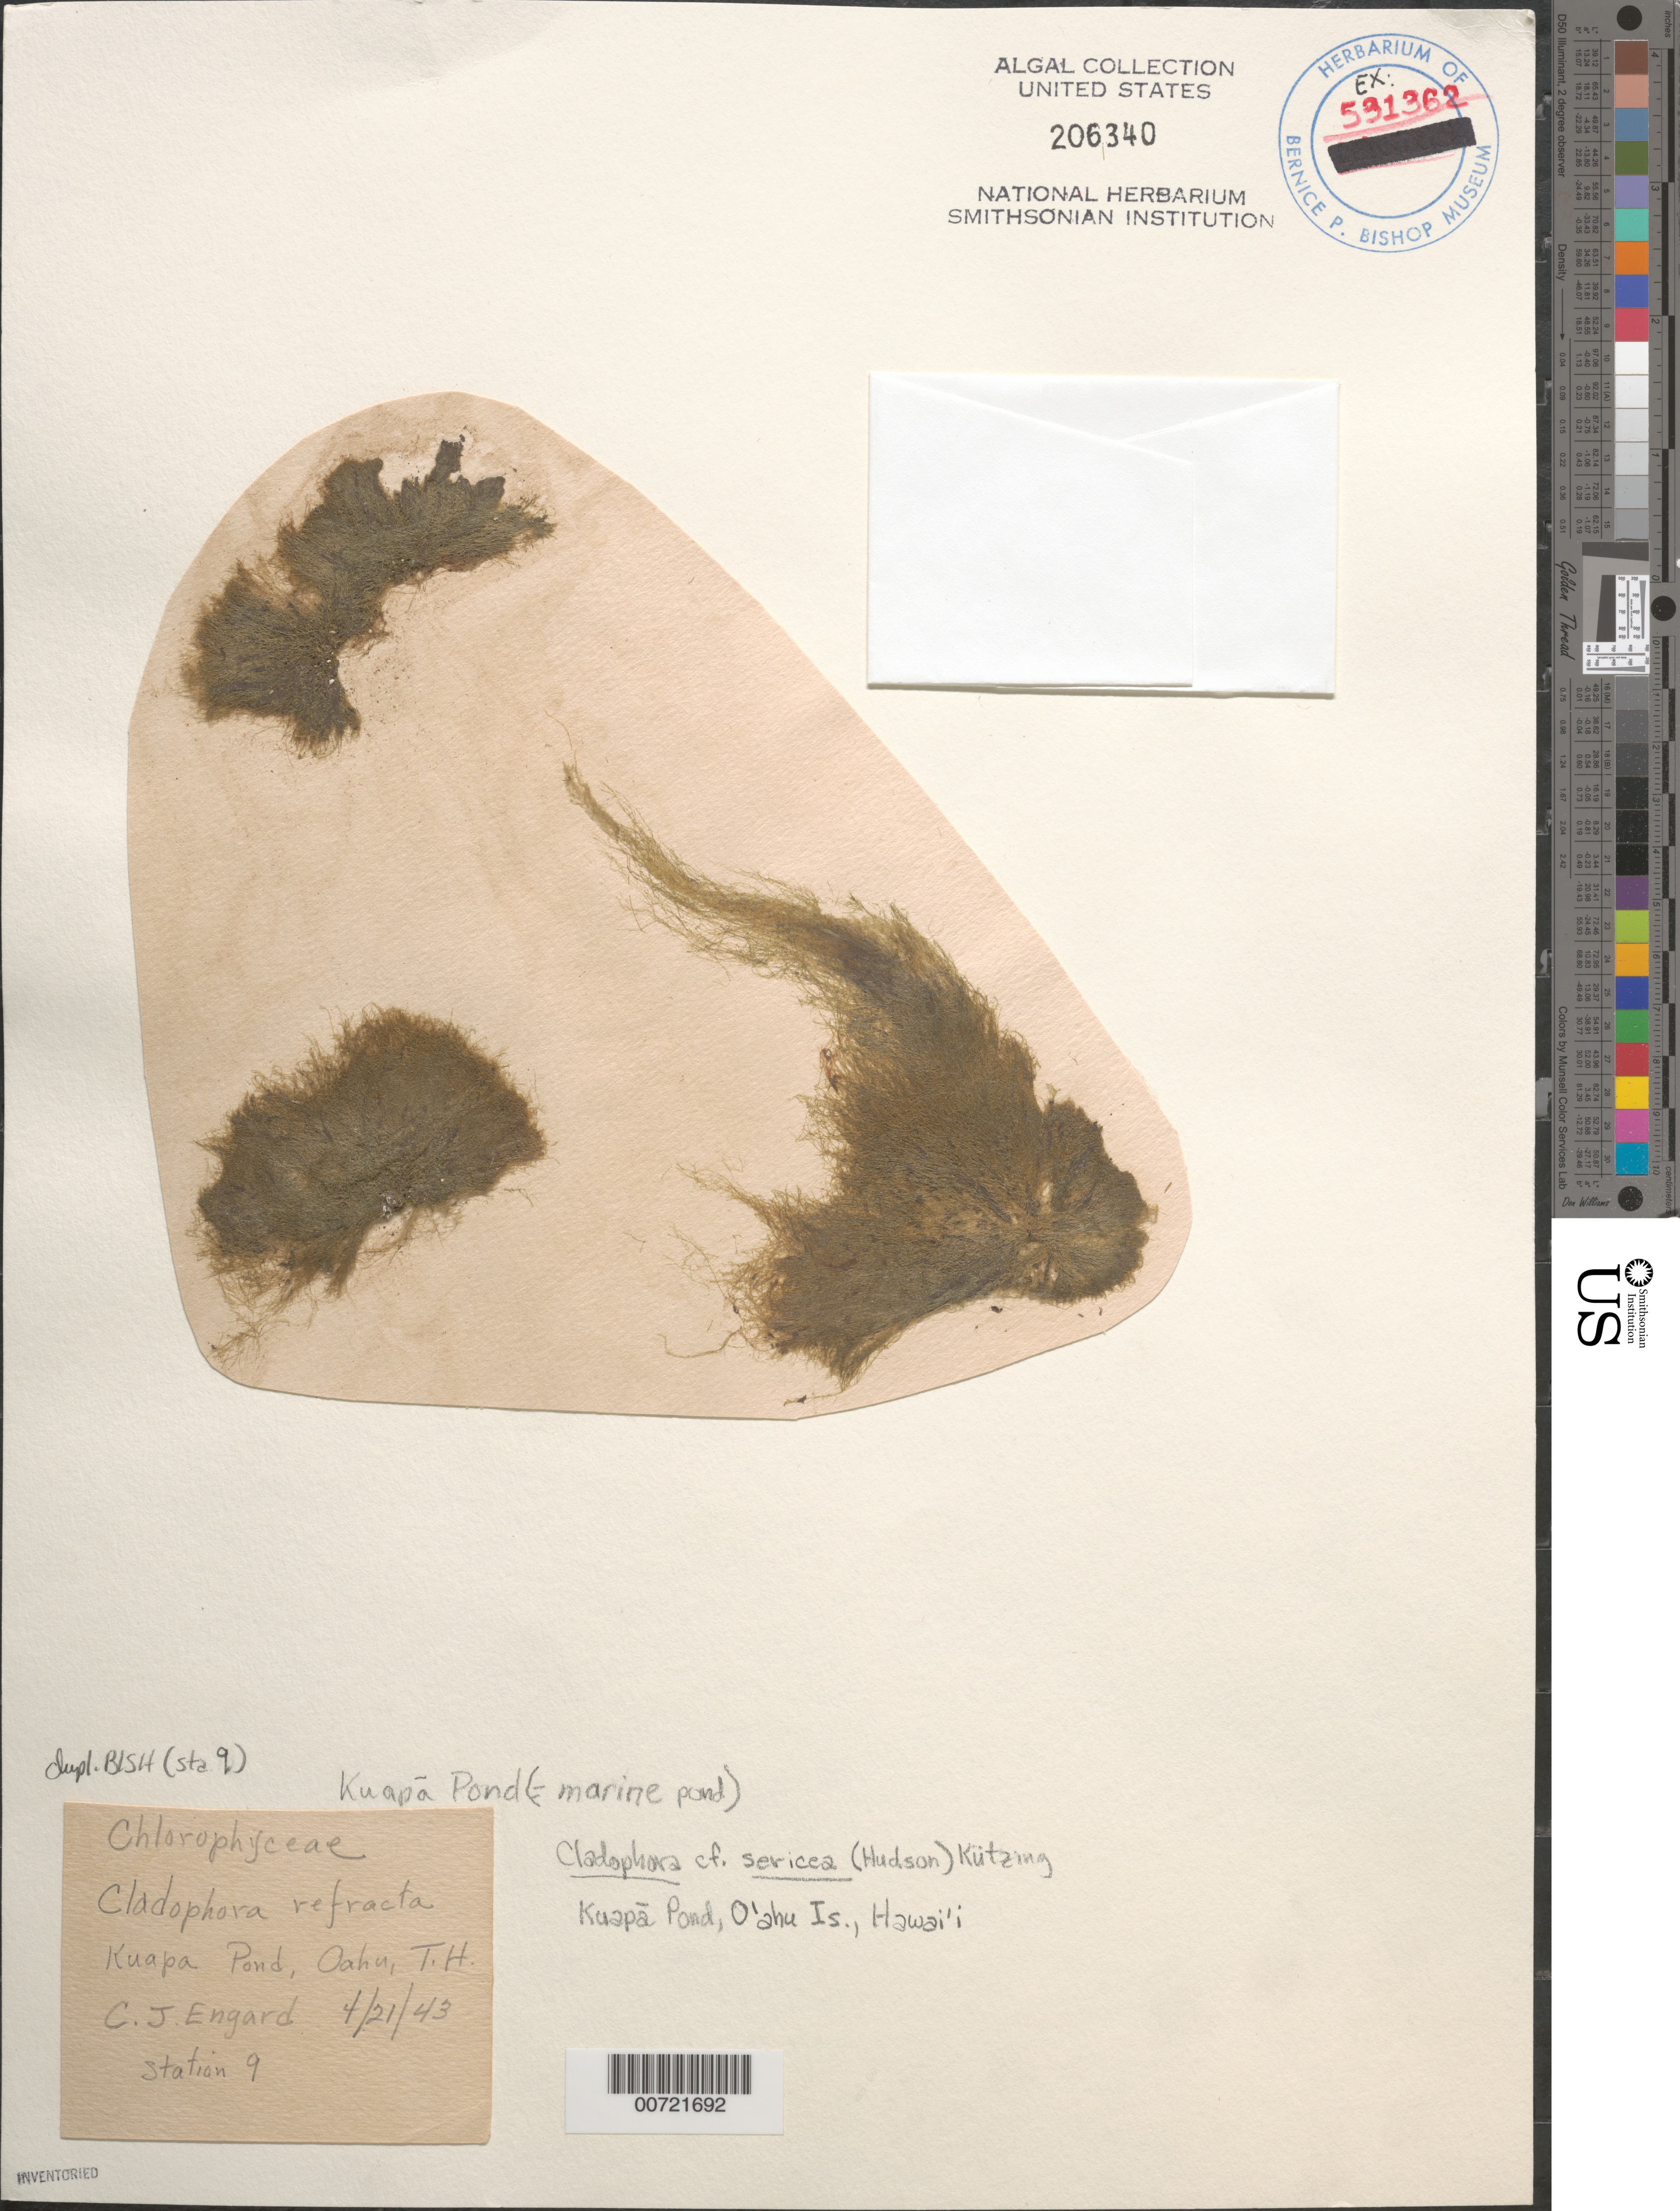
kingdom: Plantae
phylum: Chlorophyta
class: Ulvophyceae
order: Cladophorales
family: Cladophoraceae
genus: Cladophora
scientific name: Cladophora sericea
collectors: C. Engard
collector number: Station 9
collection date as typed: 21 Apr 1943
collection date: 1943-04-21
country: United States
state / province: Hawaii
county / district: Honolulu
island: Oahu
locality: Kuapa Pond near Koko Head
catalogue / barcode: US 206340